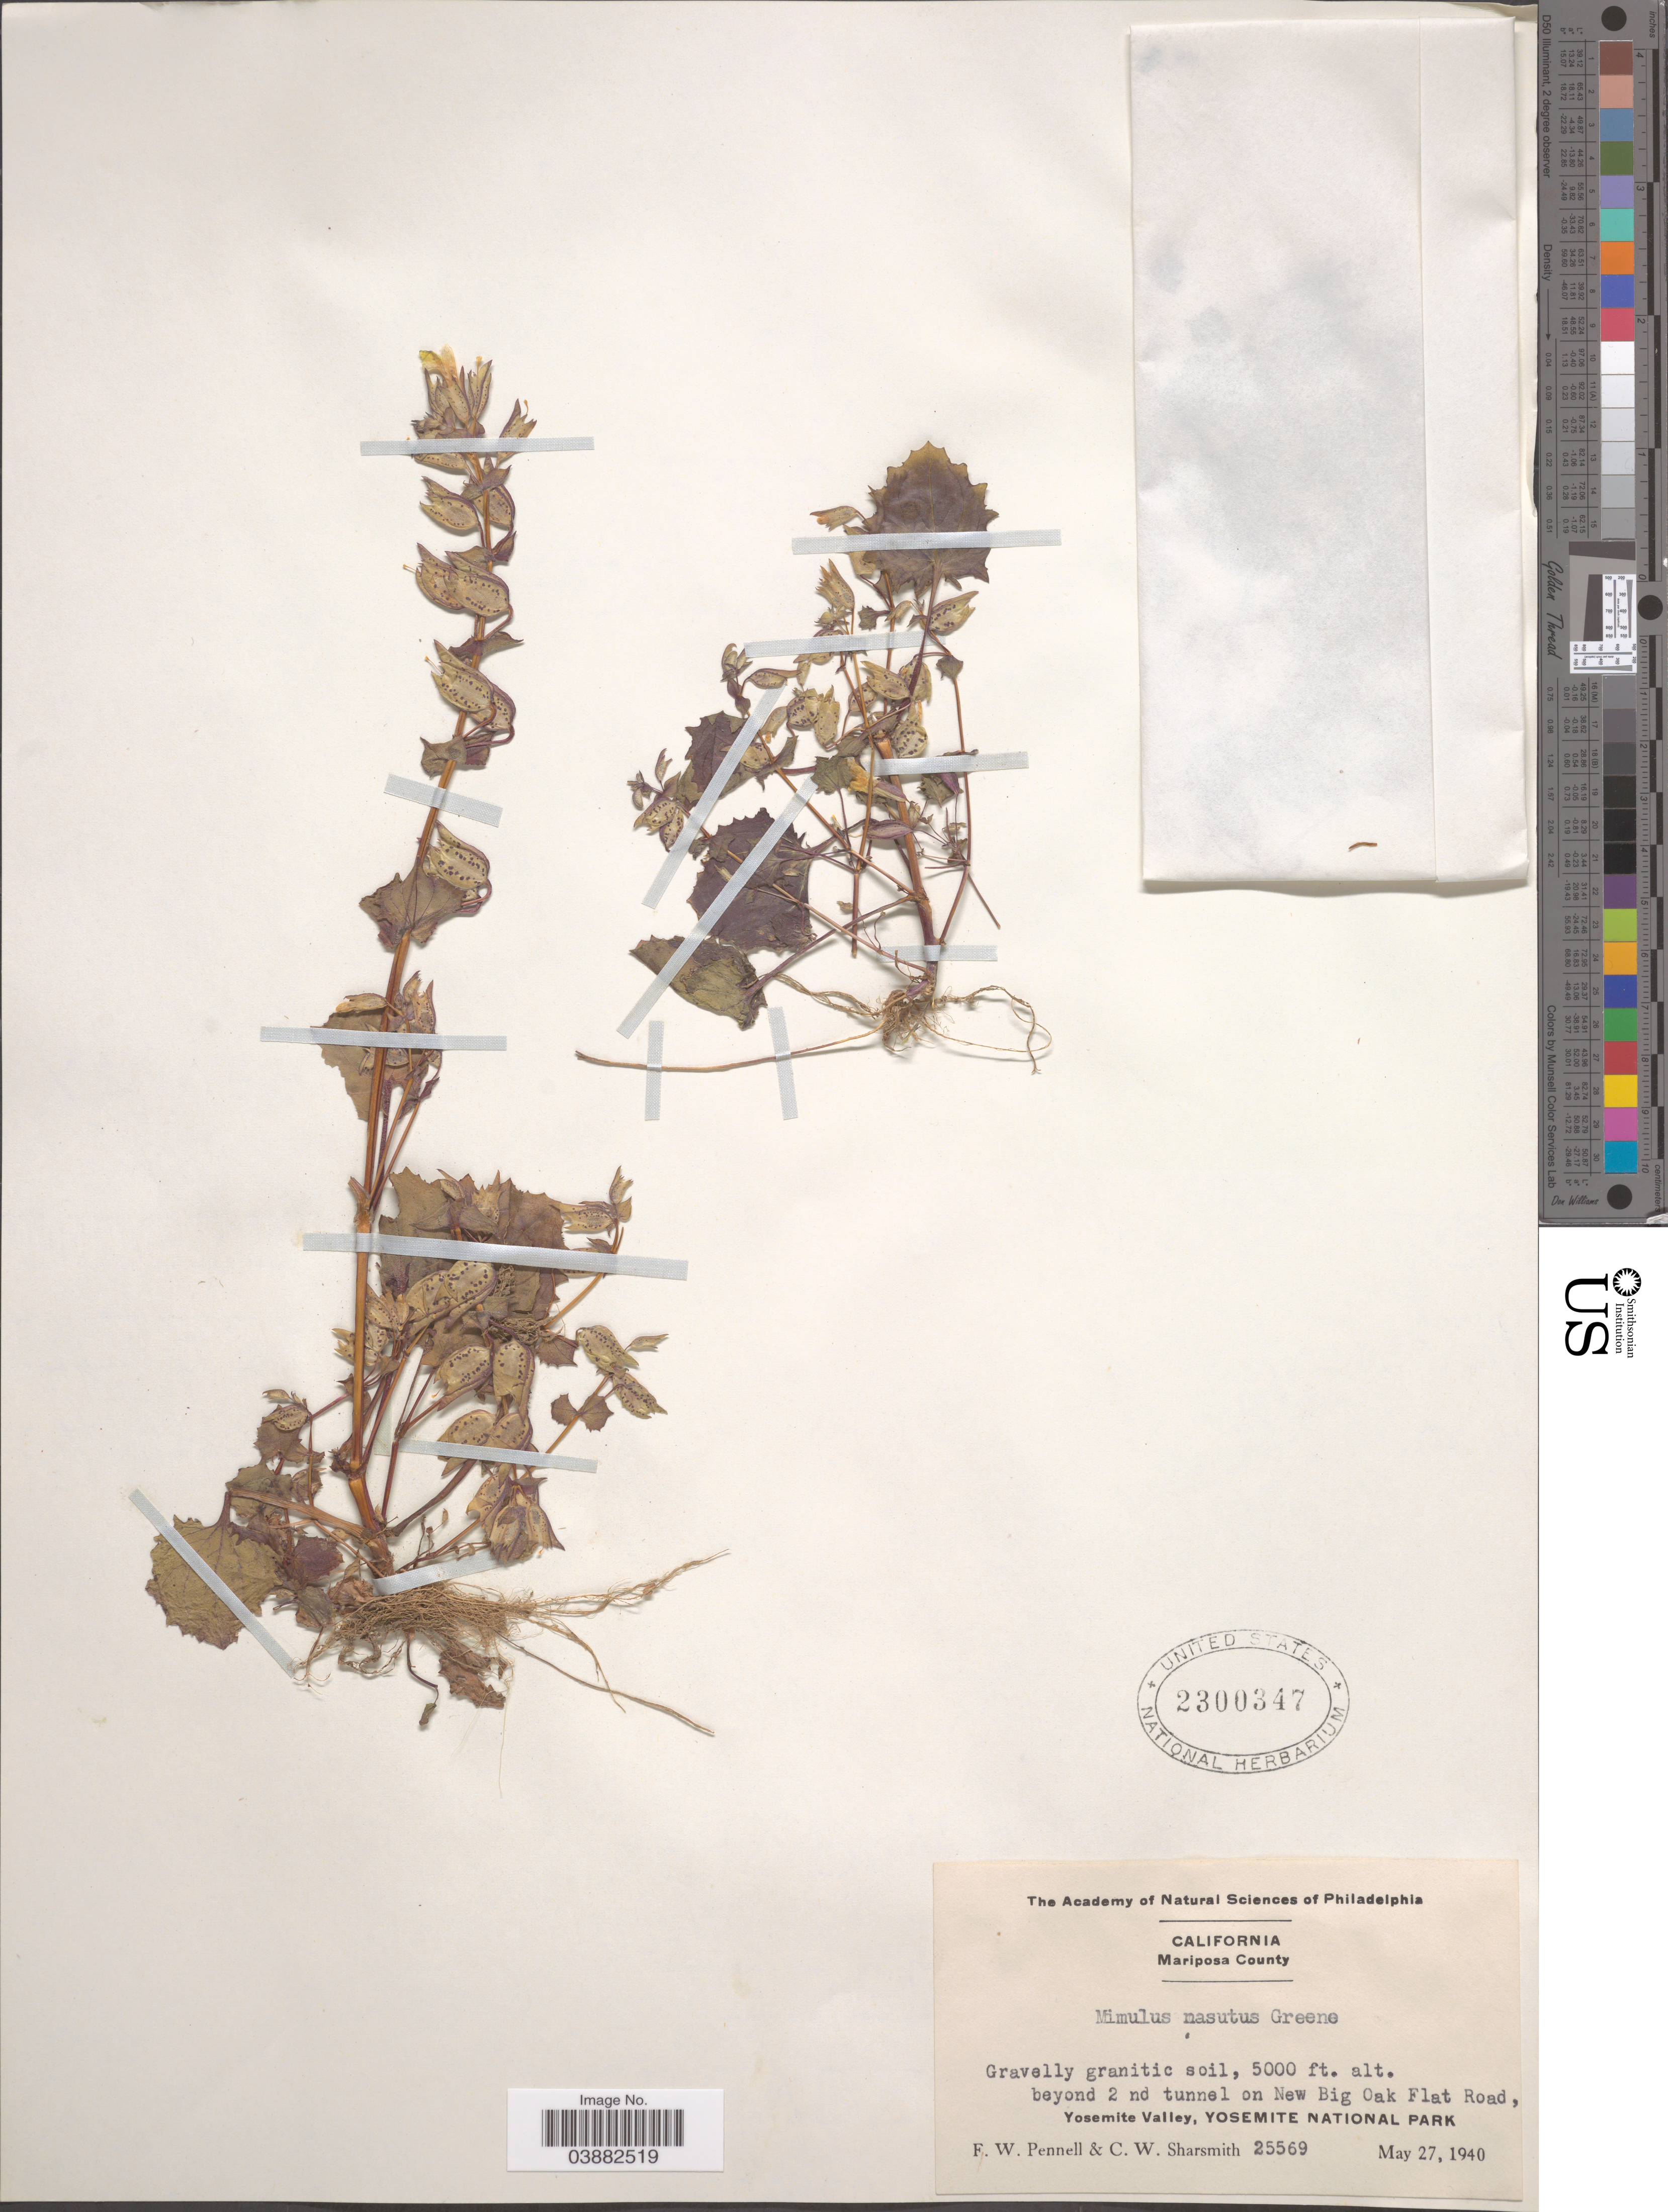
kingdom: Plantae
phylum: Tracheophyta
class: Magnoliopsida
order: Lamiales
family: Phrymaceae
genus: Mimulus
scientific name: Mimulus nasutus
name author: Greene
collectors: F. W. Pennell & C. Sharsmith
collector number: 25569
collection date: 1940-05-27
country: United States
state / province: California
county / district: Mariposa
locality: Mariposa County. Beyond 2 nd tunnel on New Big Oak Flat Road, Yosemite Valley, Yosemite National Park.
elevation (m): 1524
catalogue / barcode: US 2300347